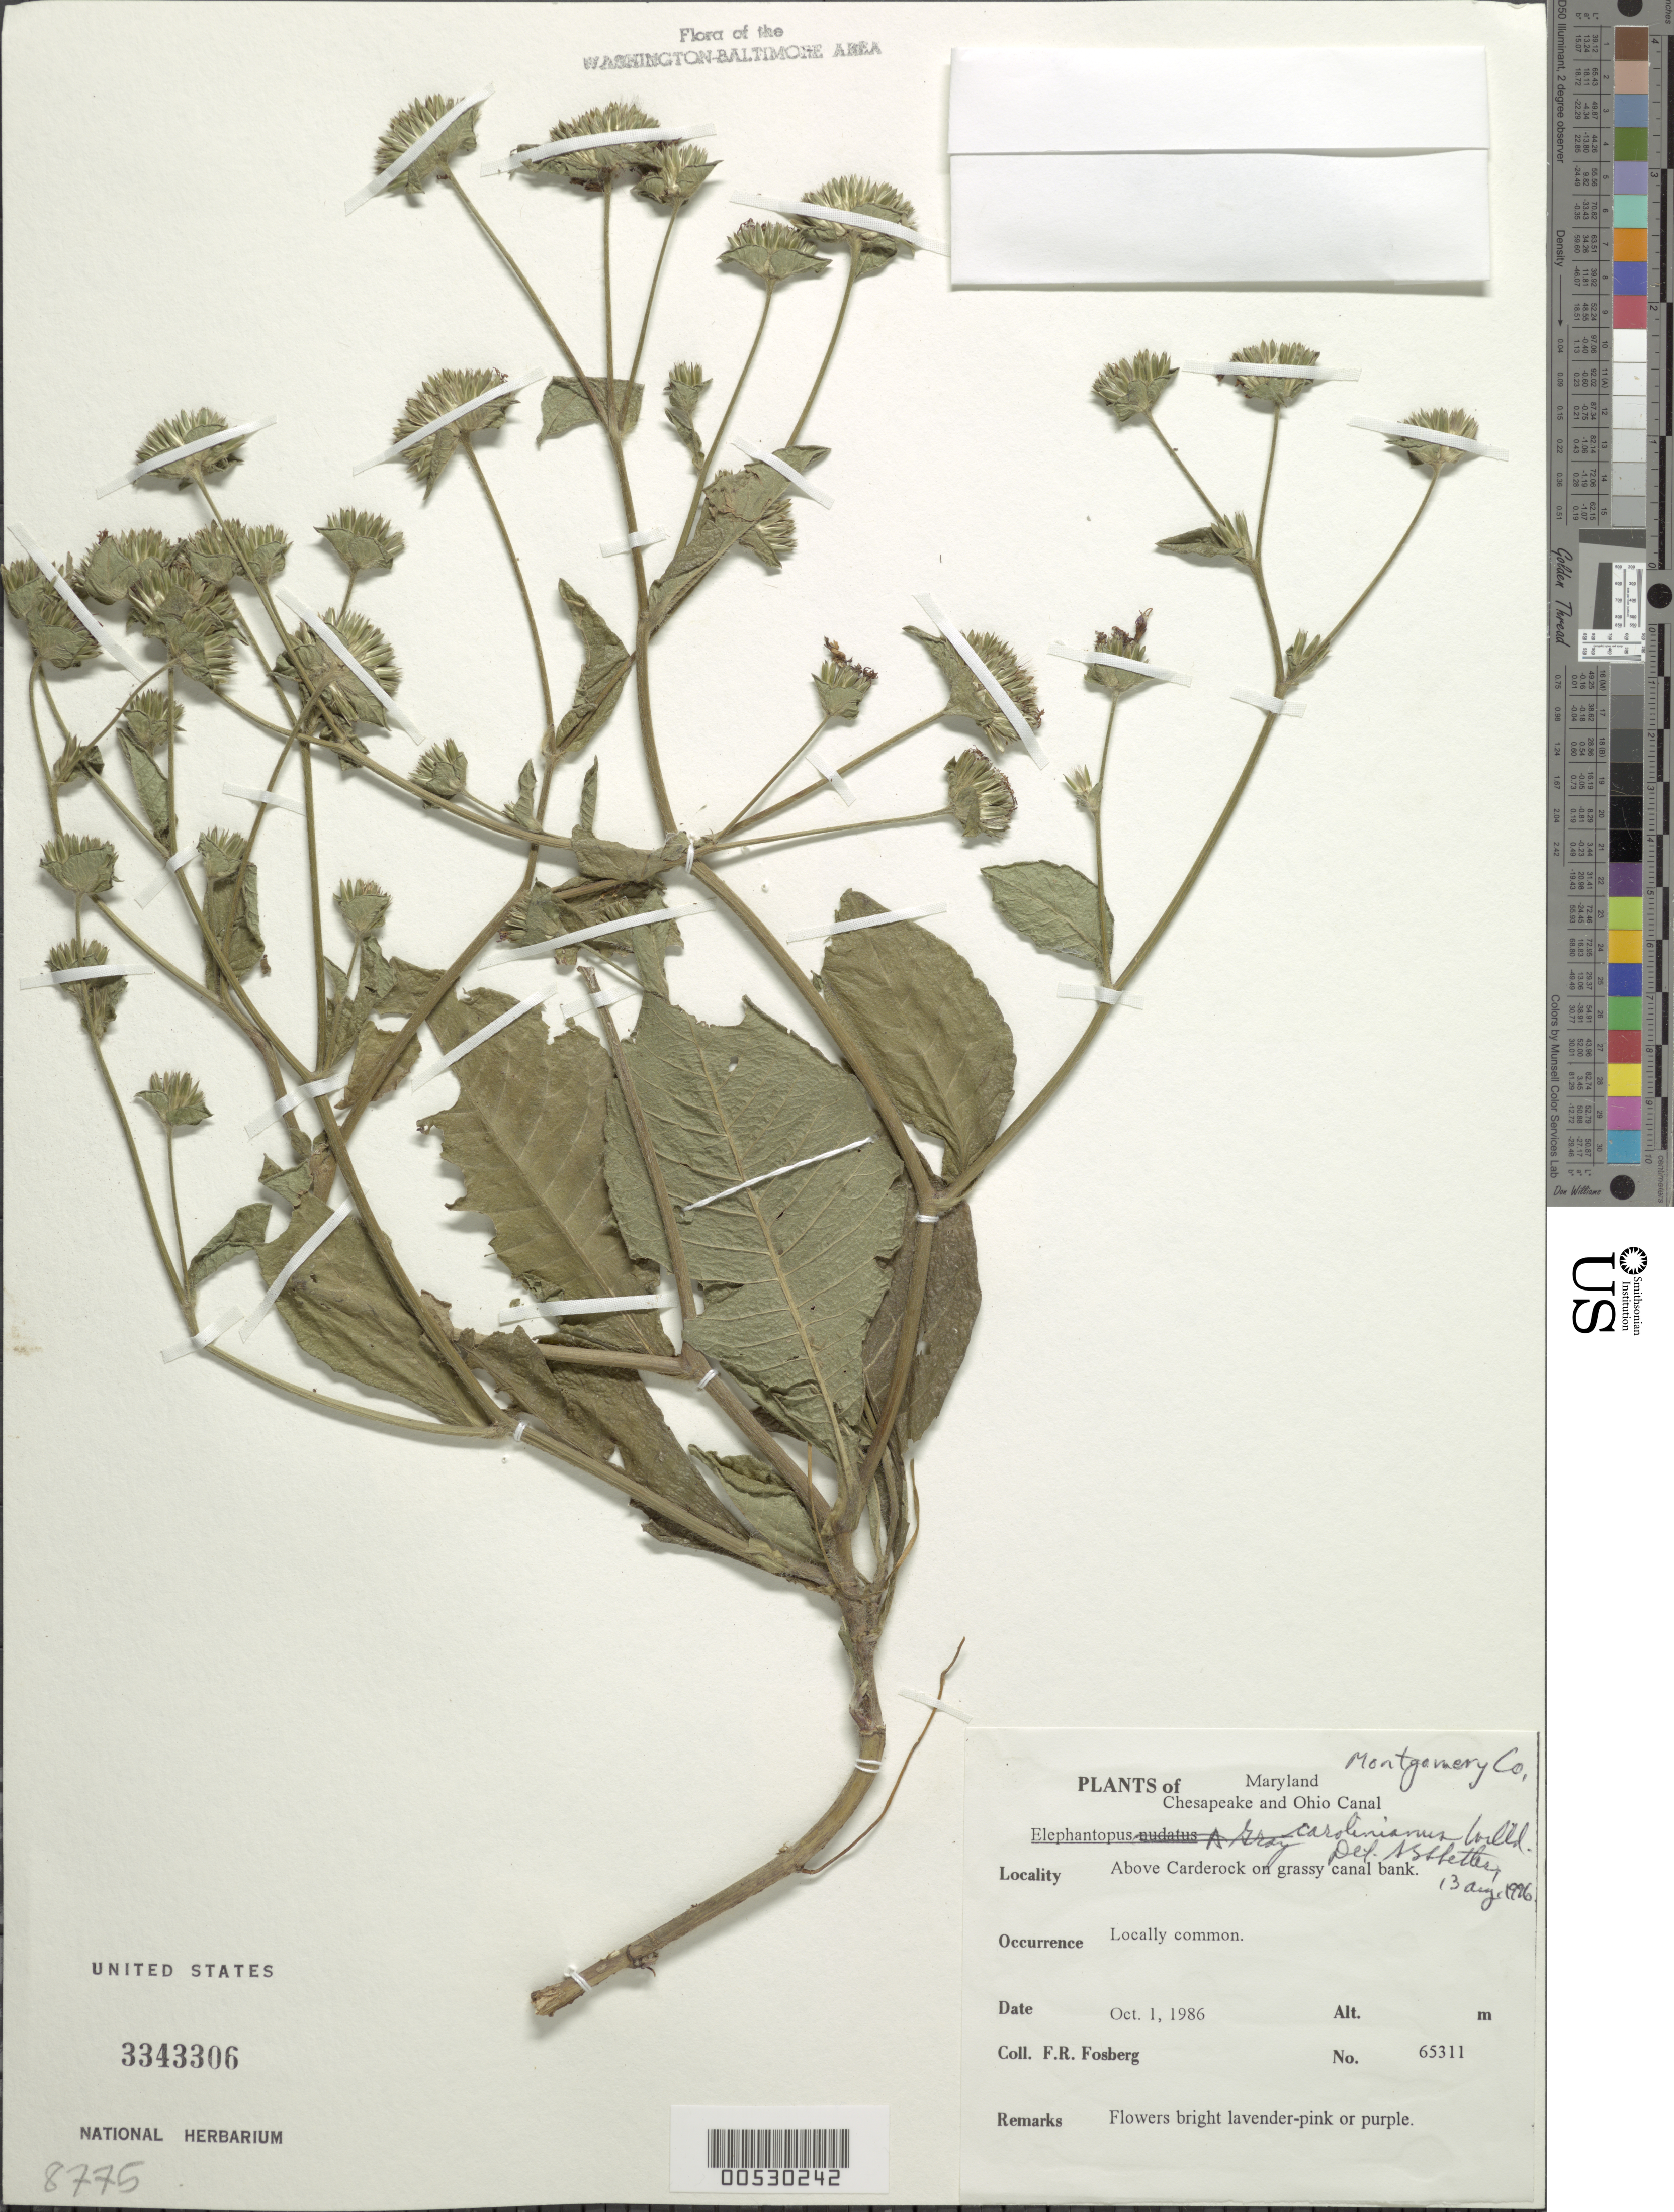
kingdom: Plantae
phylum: Tracheophyta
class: Magnoliopsida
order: Asterales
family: Asteraceae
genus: Elephantopus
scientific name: Elephantopus carolinianus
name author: Raeusch.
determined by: Shetler, Stanwyn G., (US), NMNH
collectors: F. R. Fosberg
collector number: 65311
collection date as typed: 01 Oct 1986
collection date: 1986-10-01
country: United States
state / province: Maryland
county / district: Montgomery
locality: Above Carderock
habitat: On grassy canal bank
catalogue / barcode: US 3343306